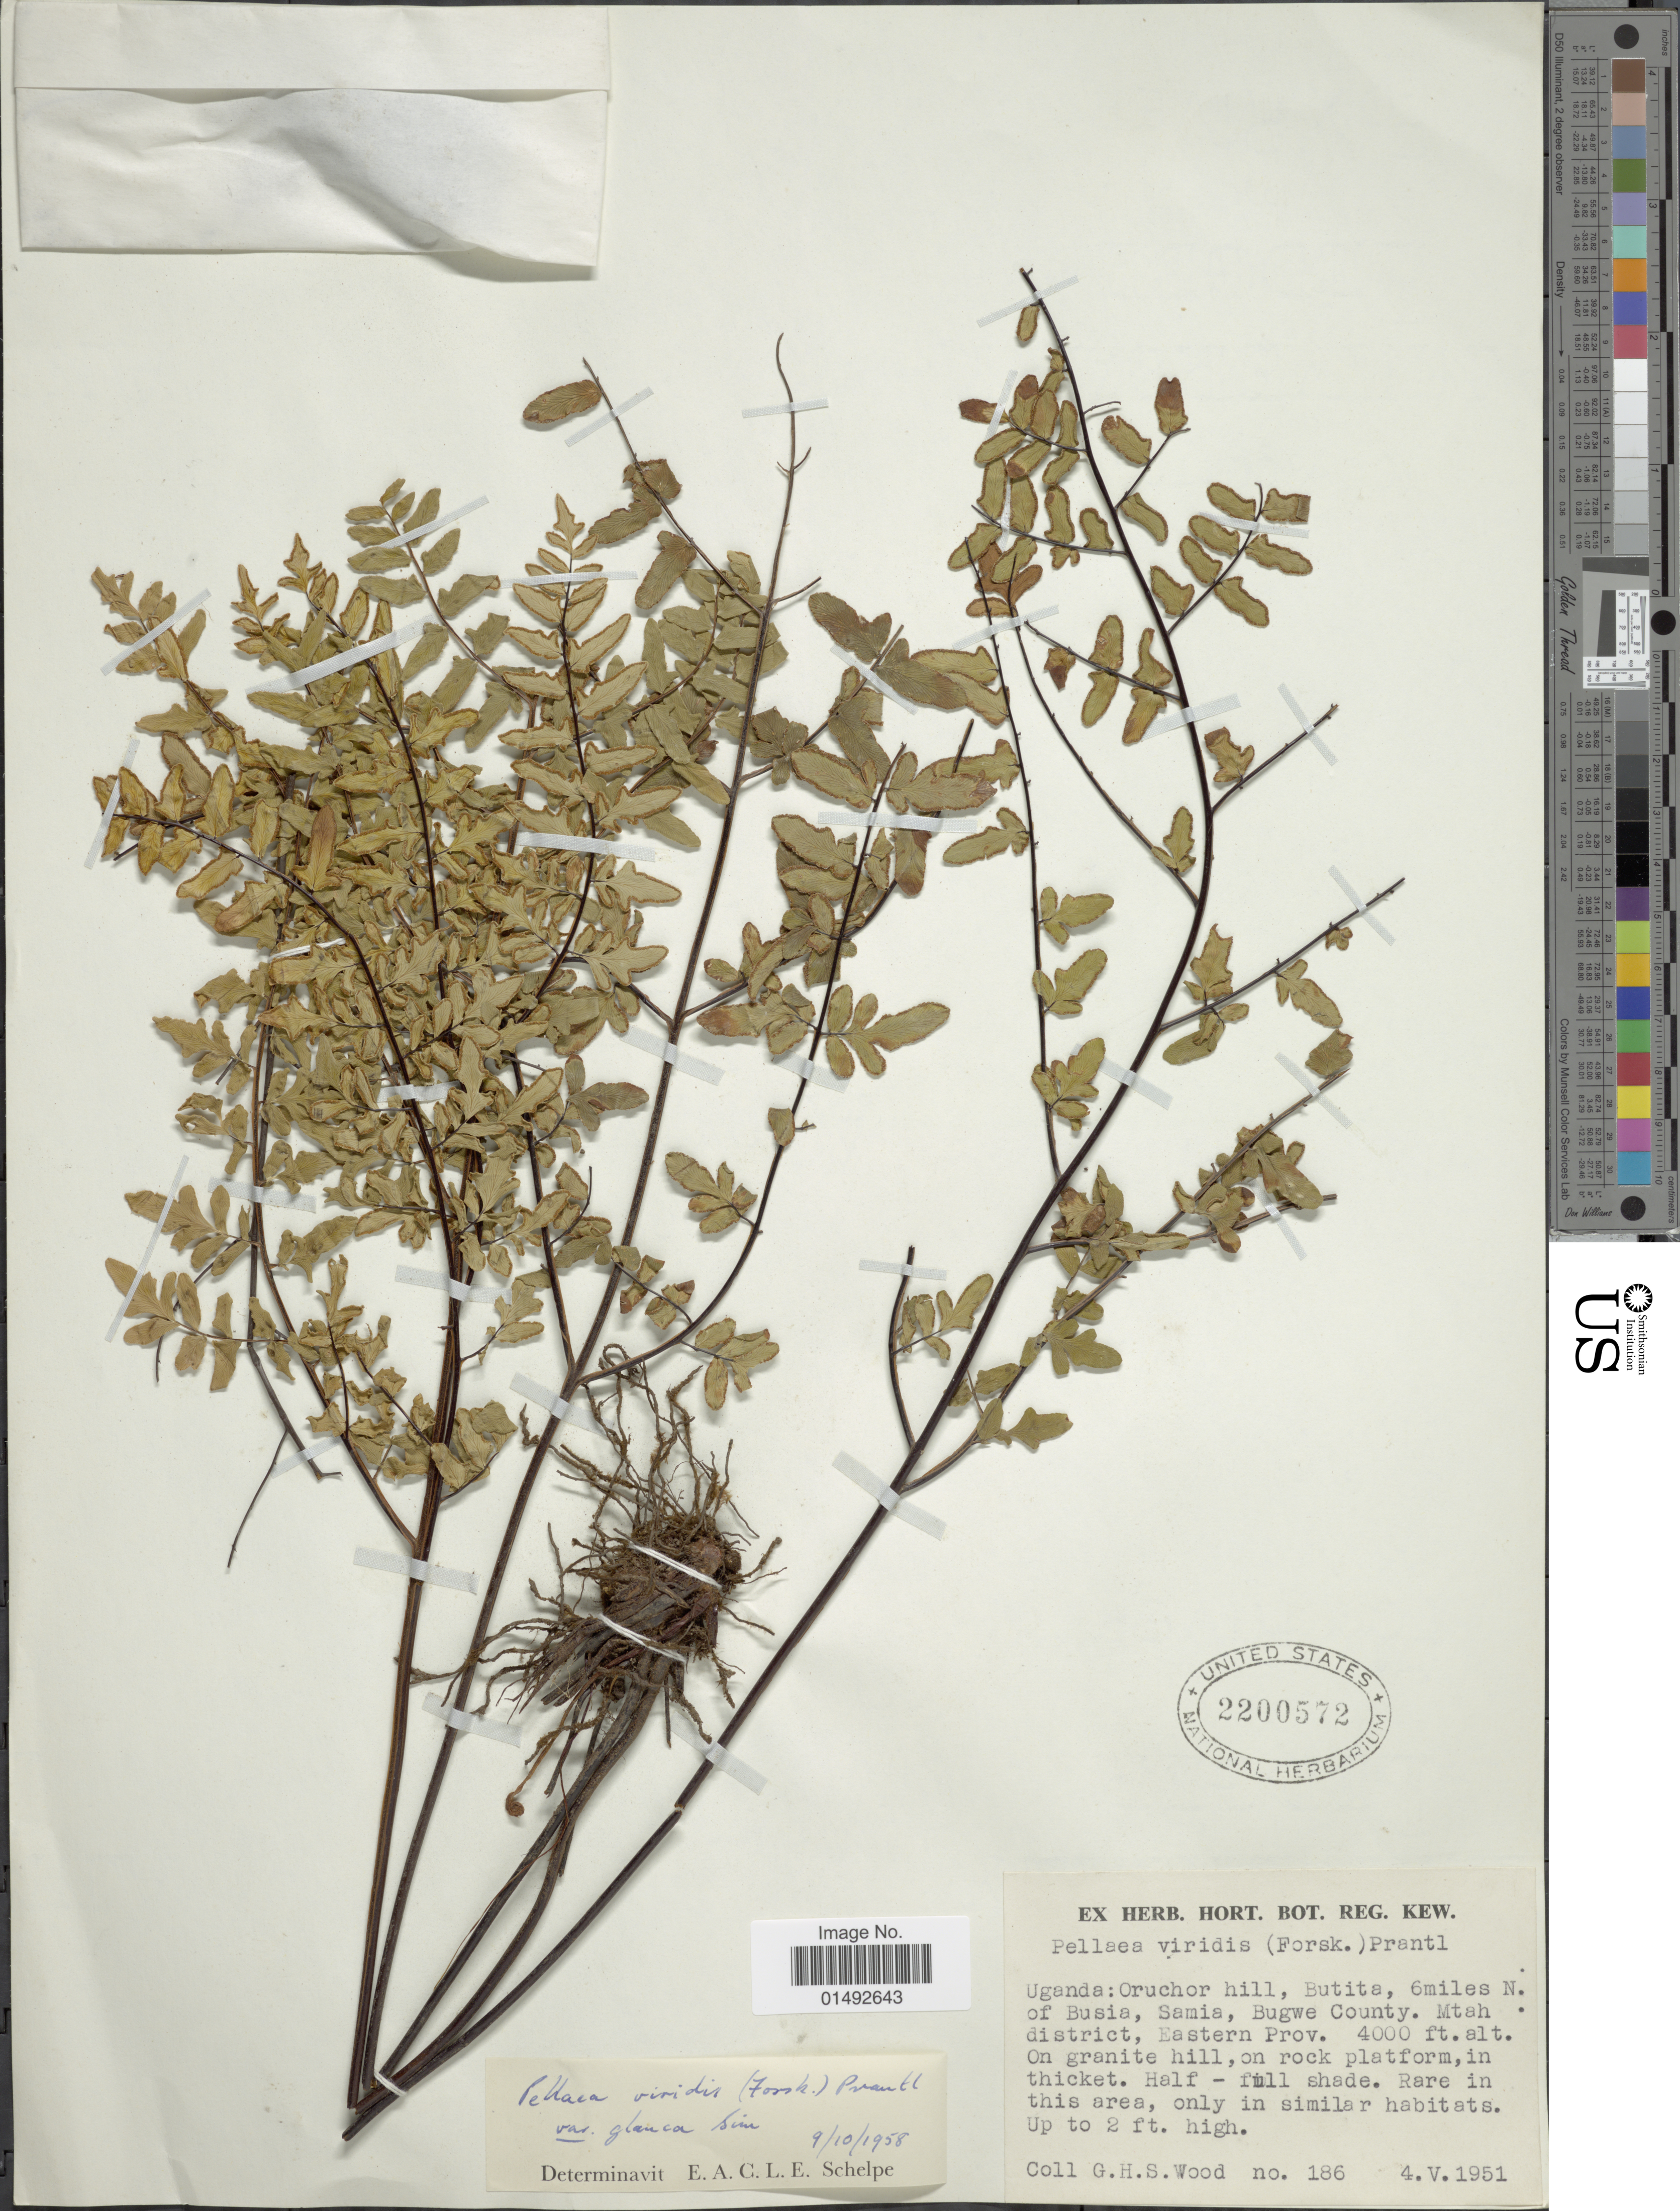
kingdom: Plantae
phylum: Tracheophyta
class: Polypodiopsida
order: Polypodiales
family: Pteridaceae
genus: Pellaea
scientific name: Pellaea viridis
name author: (Forssk.) Prantl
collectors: G. Wood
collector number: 186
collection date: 1951-05-04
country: Uganda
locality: Oruchur hill, Butita, 6miles N. of Busia, Samia, Bugwe County. Mtah district, Eastern Prov.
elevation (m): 1219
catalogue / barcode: US 2200572